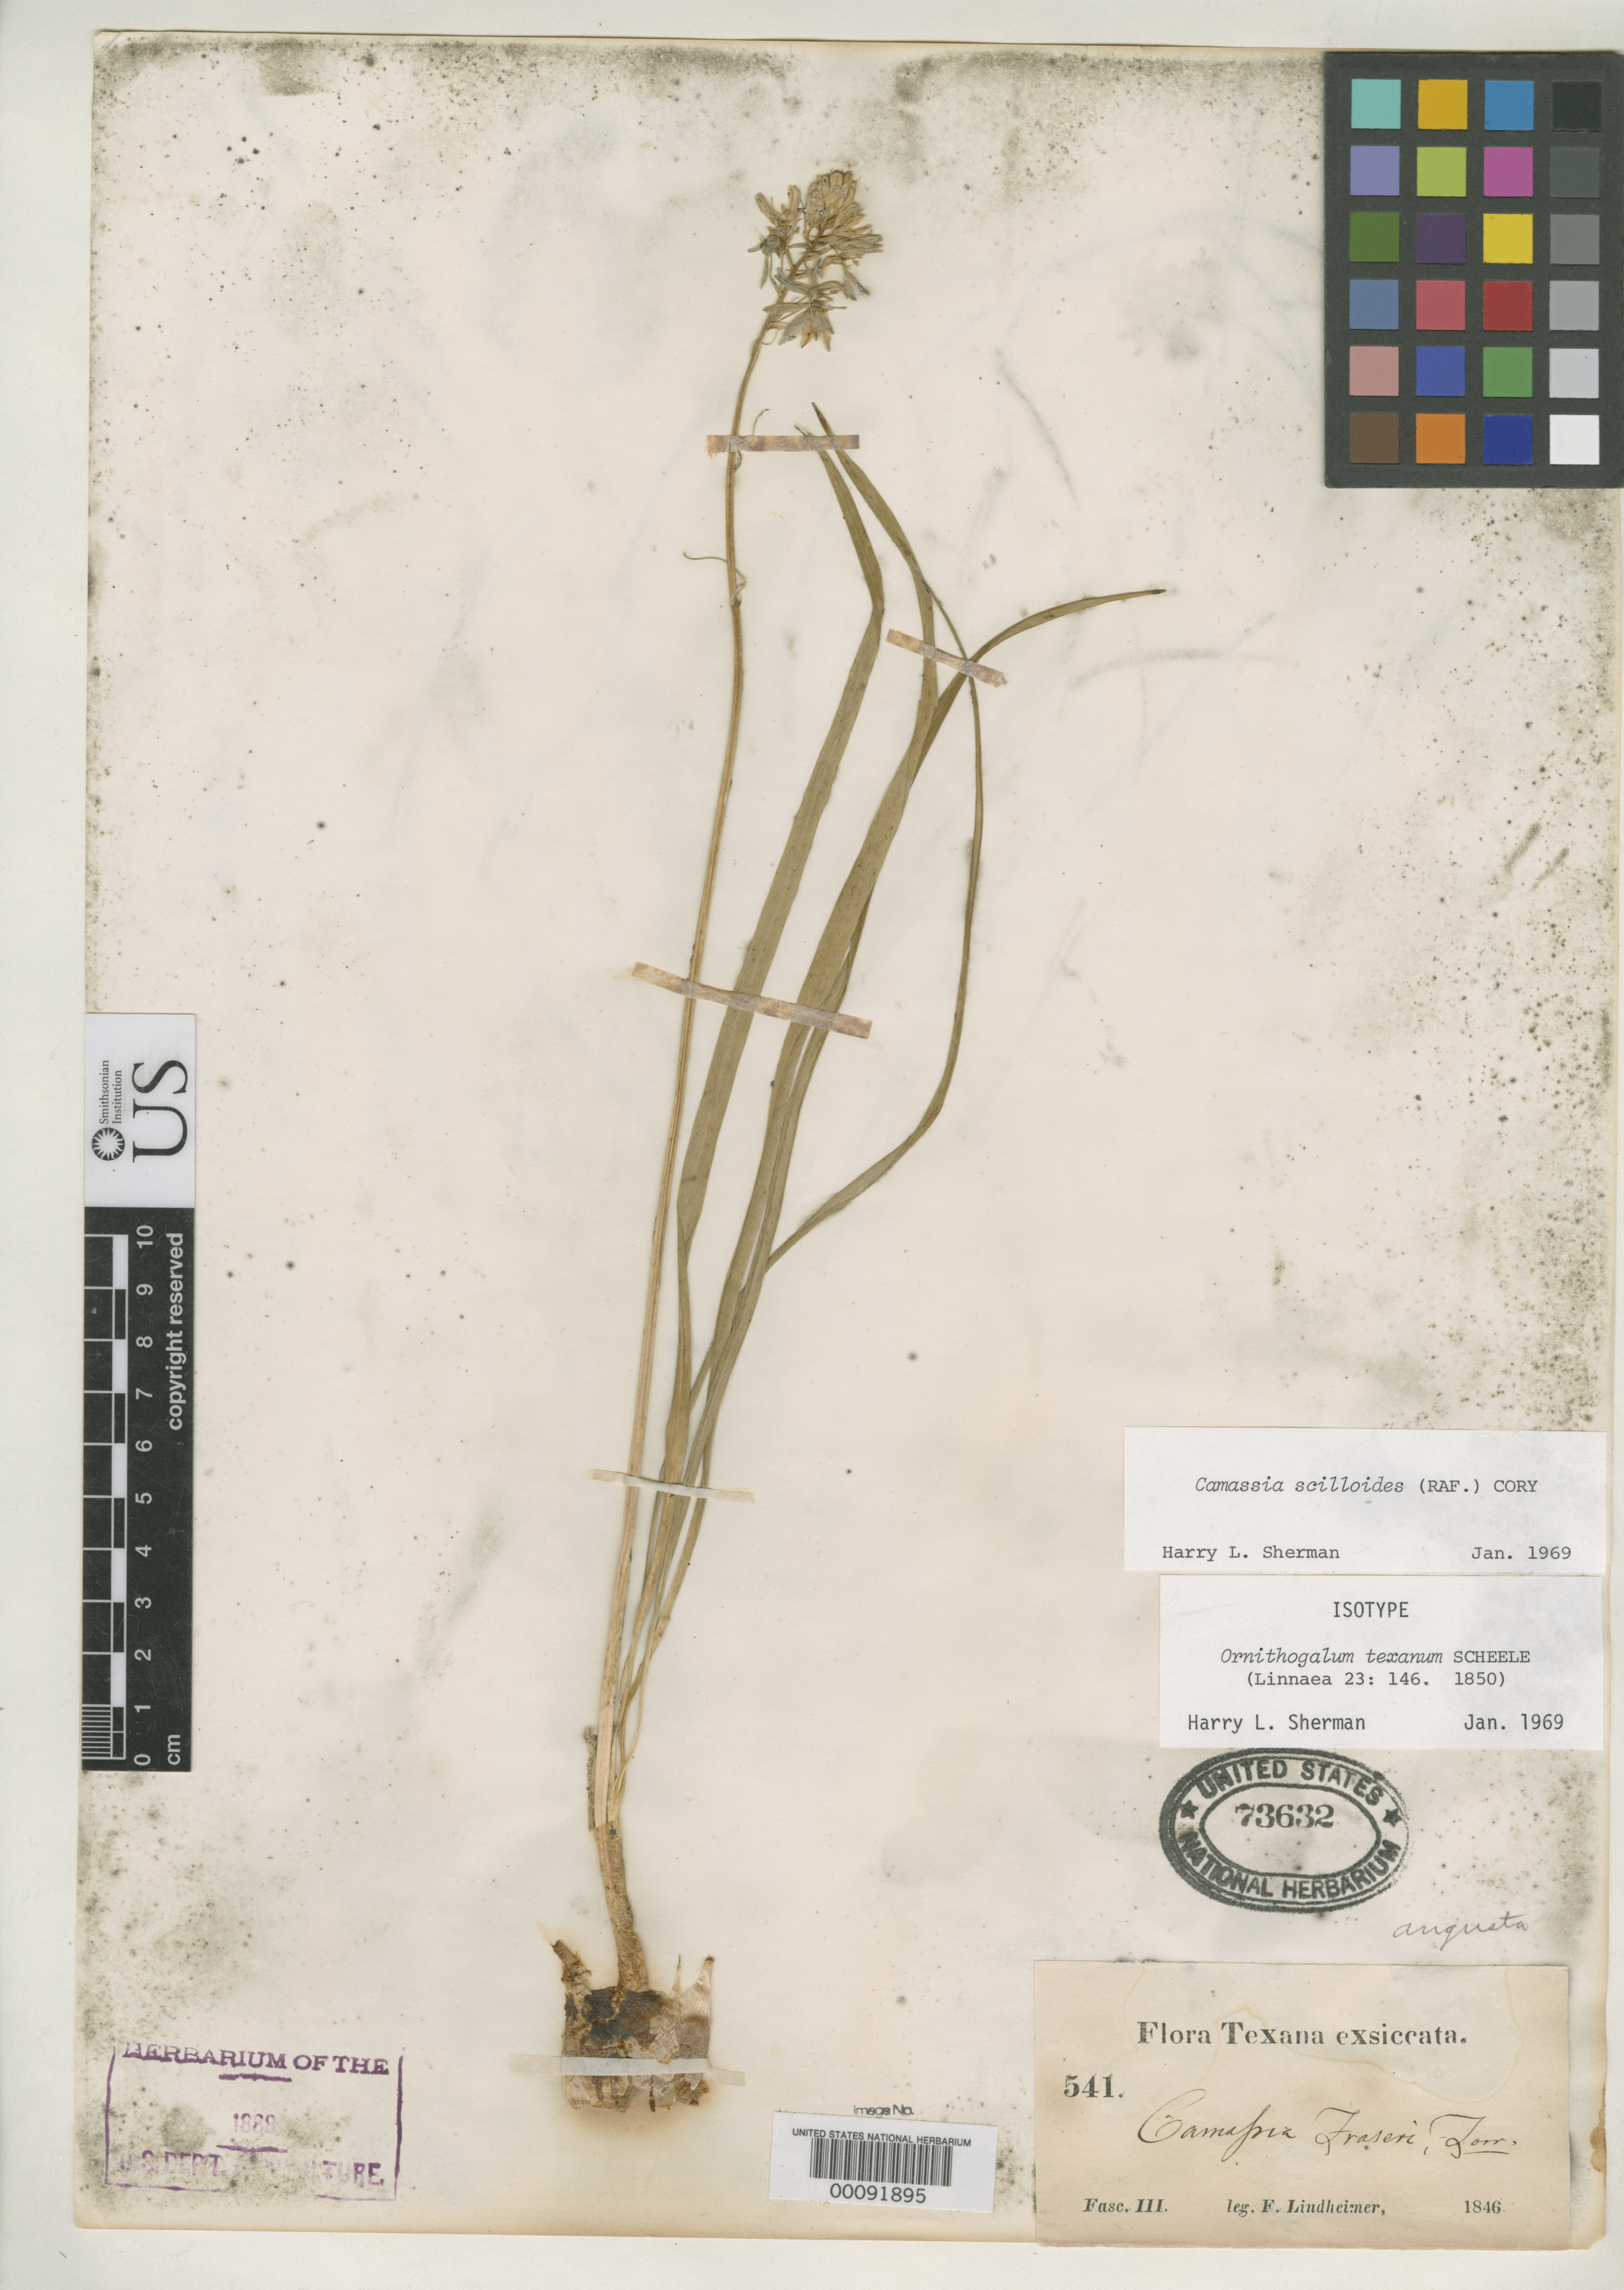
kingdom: Plantae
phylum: Tracheophyta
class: Liliopsida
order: Asparagales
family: Asparagaceae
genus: Ornithogalum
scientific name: Ornithogalum texanum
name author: Scheele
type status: Isotype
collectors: F. J. Lindheimer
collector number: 549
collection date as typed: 1846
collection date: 1846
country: United States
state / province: Texas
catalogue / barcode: US 73632